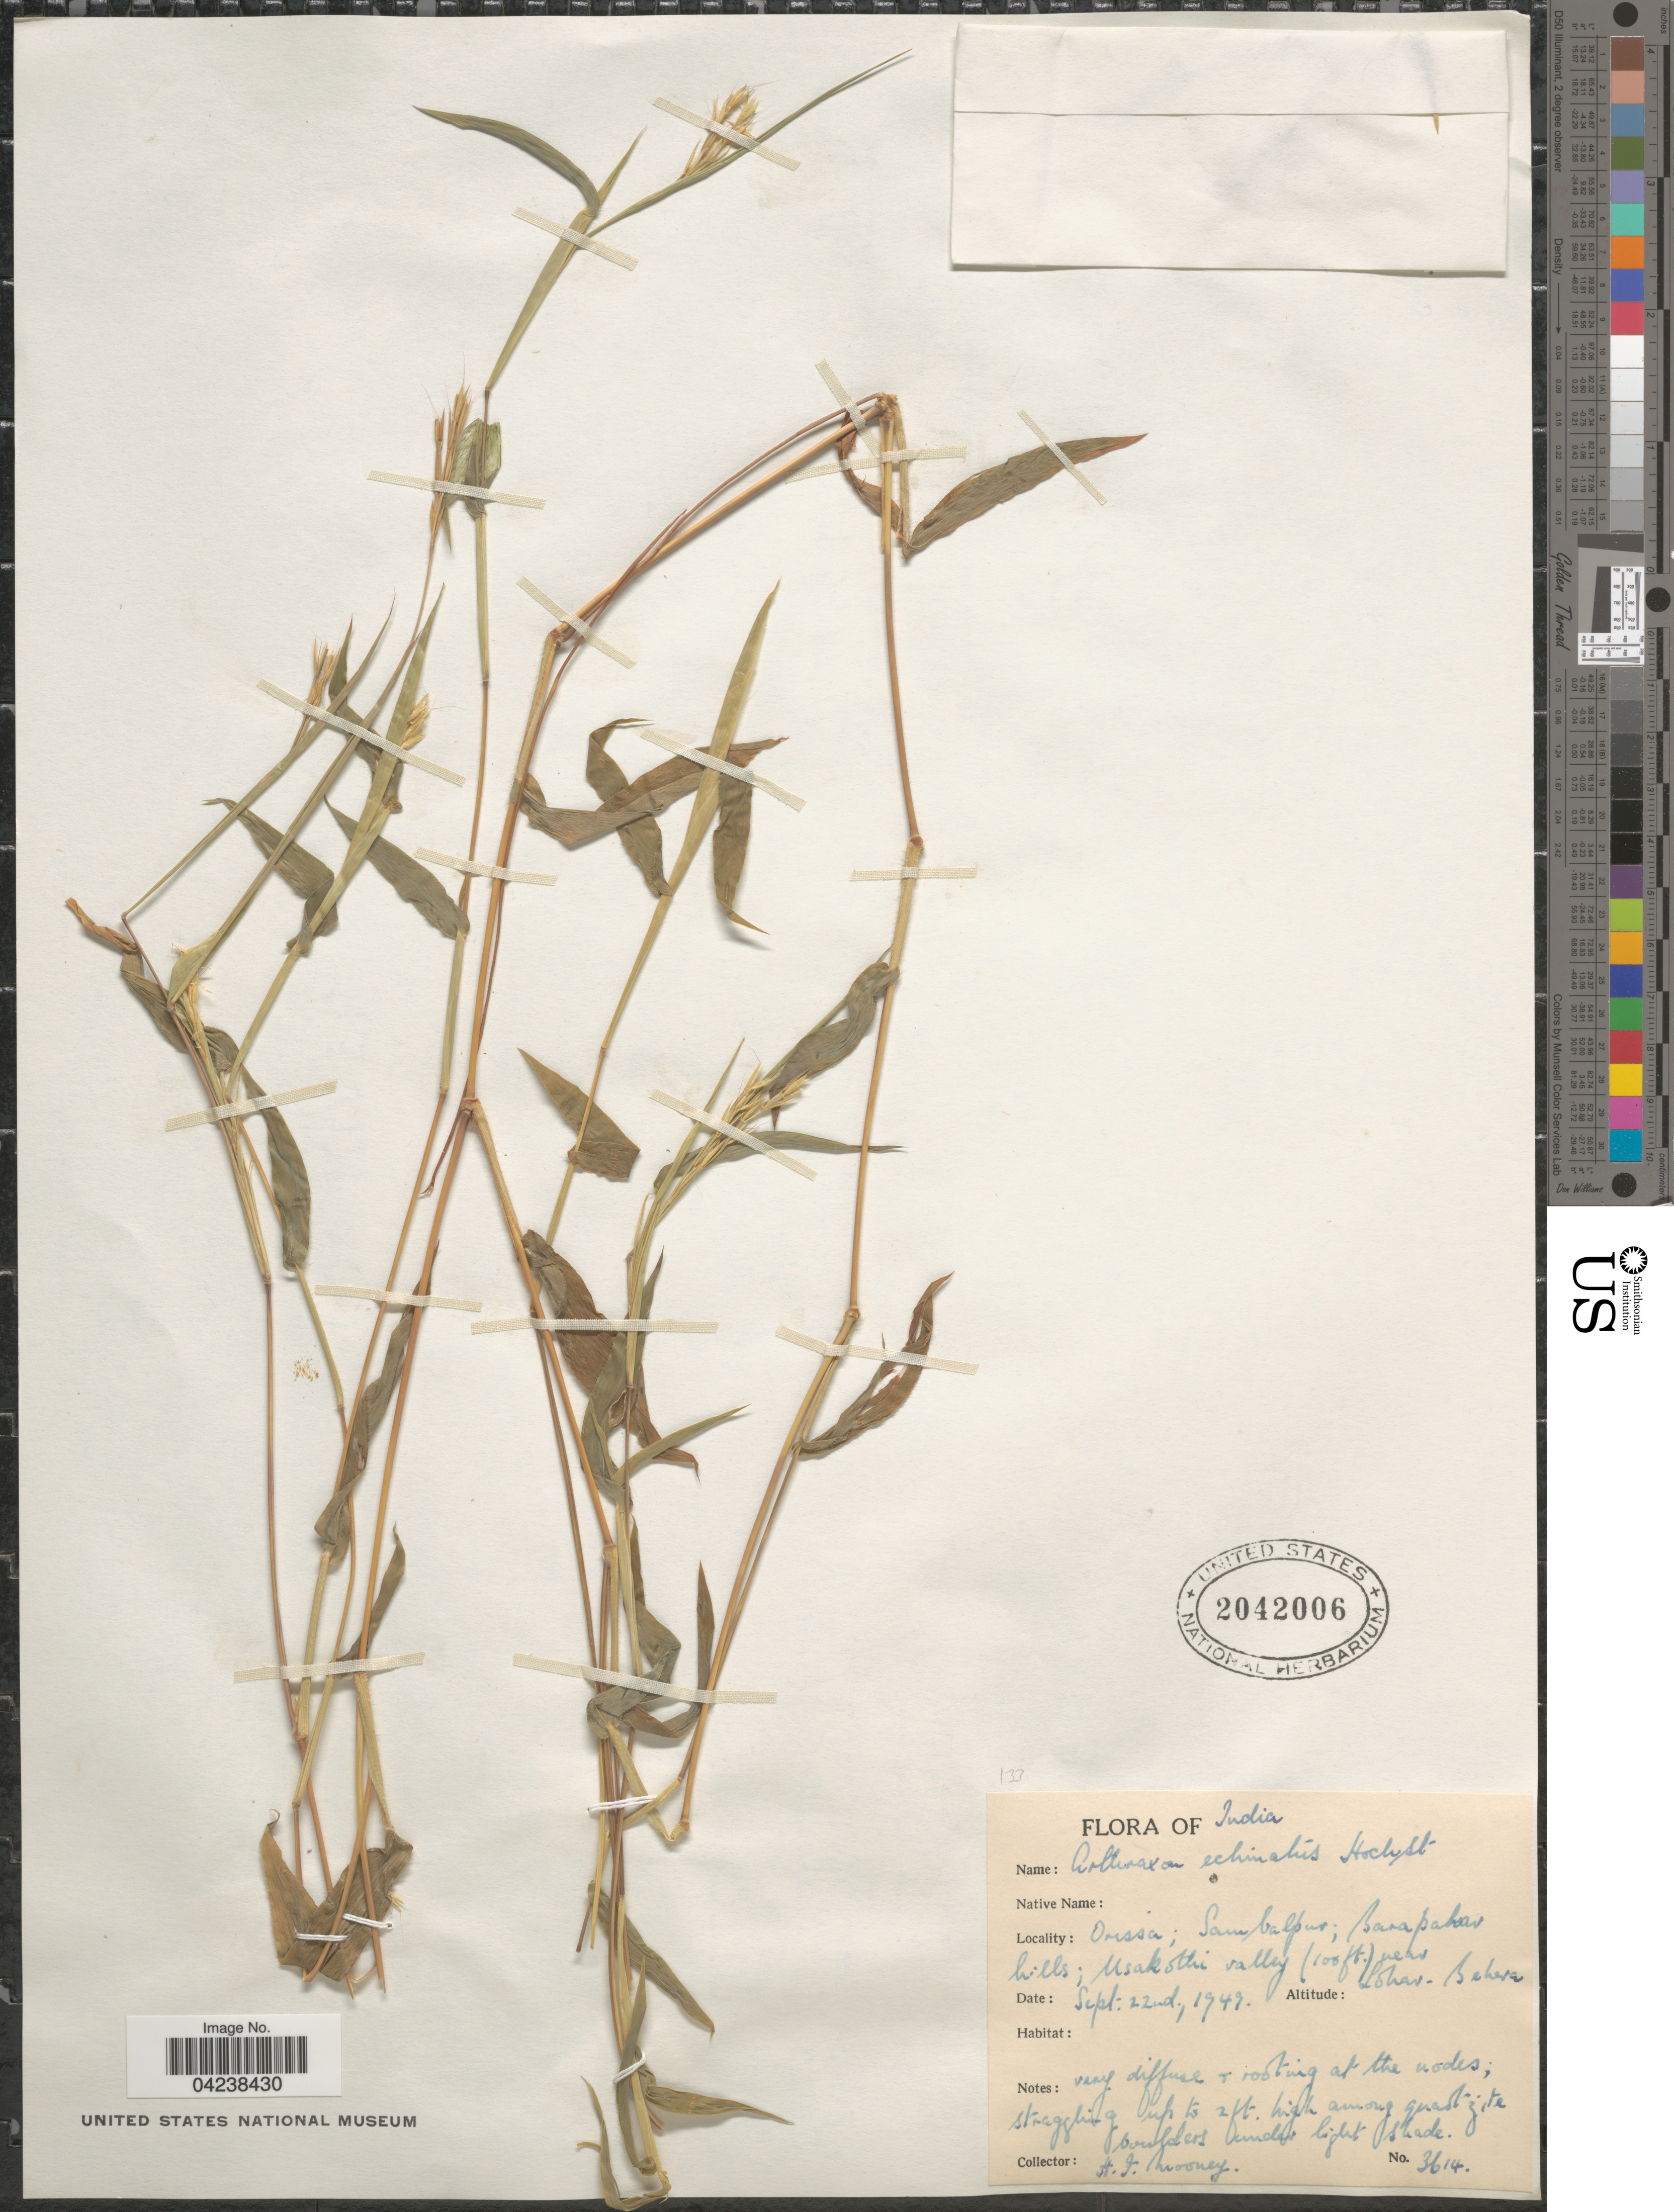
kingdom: Plantae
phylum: Tracheophyta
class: Liliopsida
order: Poales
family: Poaceae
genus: Arthraxon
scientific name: Arthraxon echinatus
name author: (Nees) Hochst.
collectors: H. Mooney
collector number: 3614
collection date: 1947-09-22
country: India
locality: Orissa; Sambalpur; Barapahar hills; Usakothi valley near Lohar-Behara.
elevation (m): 30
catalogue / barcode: US 2042006